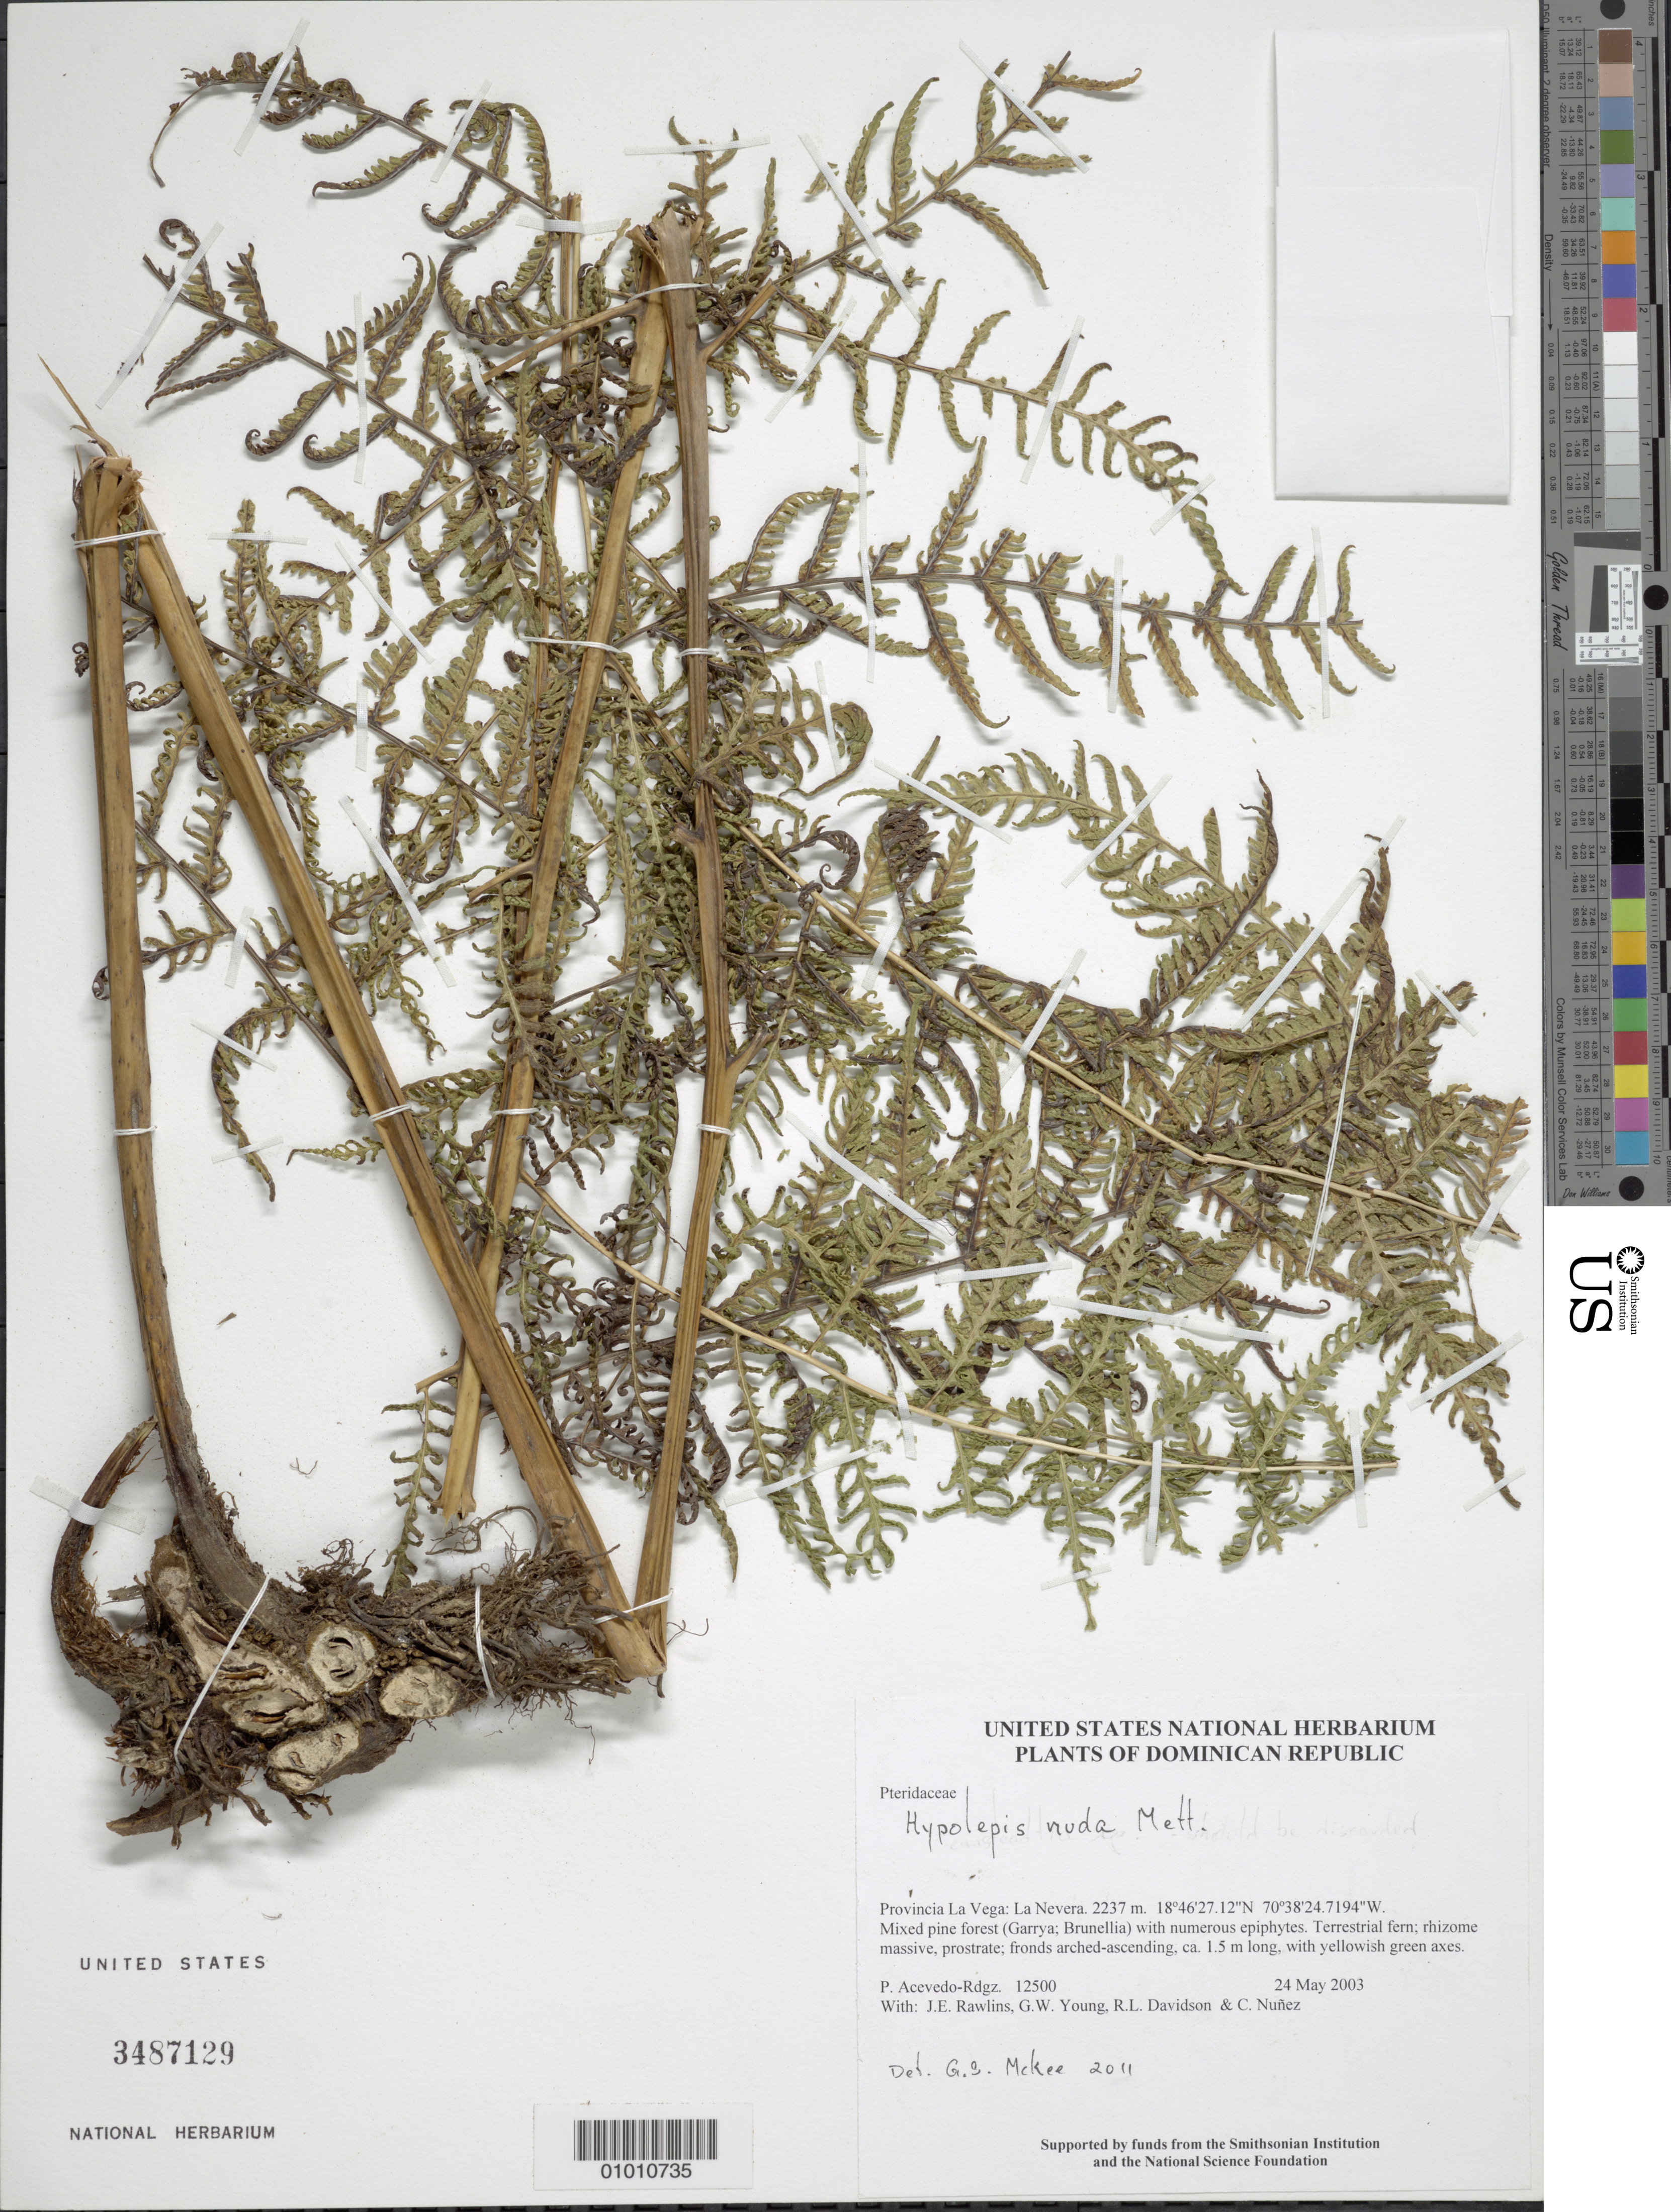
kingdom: Plantae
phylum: Tracheophyta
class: Polypodiopsida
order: Polypodiales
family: Dennstaedtiaceae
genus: Hypolepis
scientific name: Hypolepis nuda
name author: Mett. ex Kuhn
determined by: McKee, G. S., (US), NMNH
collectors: P. Acevedo-Rodr., J. Rawlins, G. Young, R. Davidson & C. Nunez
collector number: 12500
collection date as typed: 24 May 2003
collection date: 2003-05-24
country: Dominican Republic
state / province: La Vega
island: Hispaniola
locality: La Nevera.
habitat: Mixed pine forest (Garrya; Brunellia) with numerous epiphytes.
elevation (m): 2237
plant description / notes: US, K, NY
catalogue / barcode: US 3487129